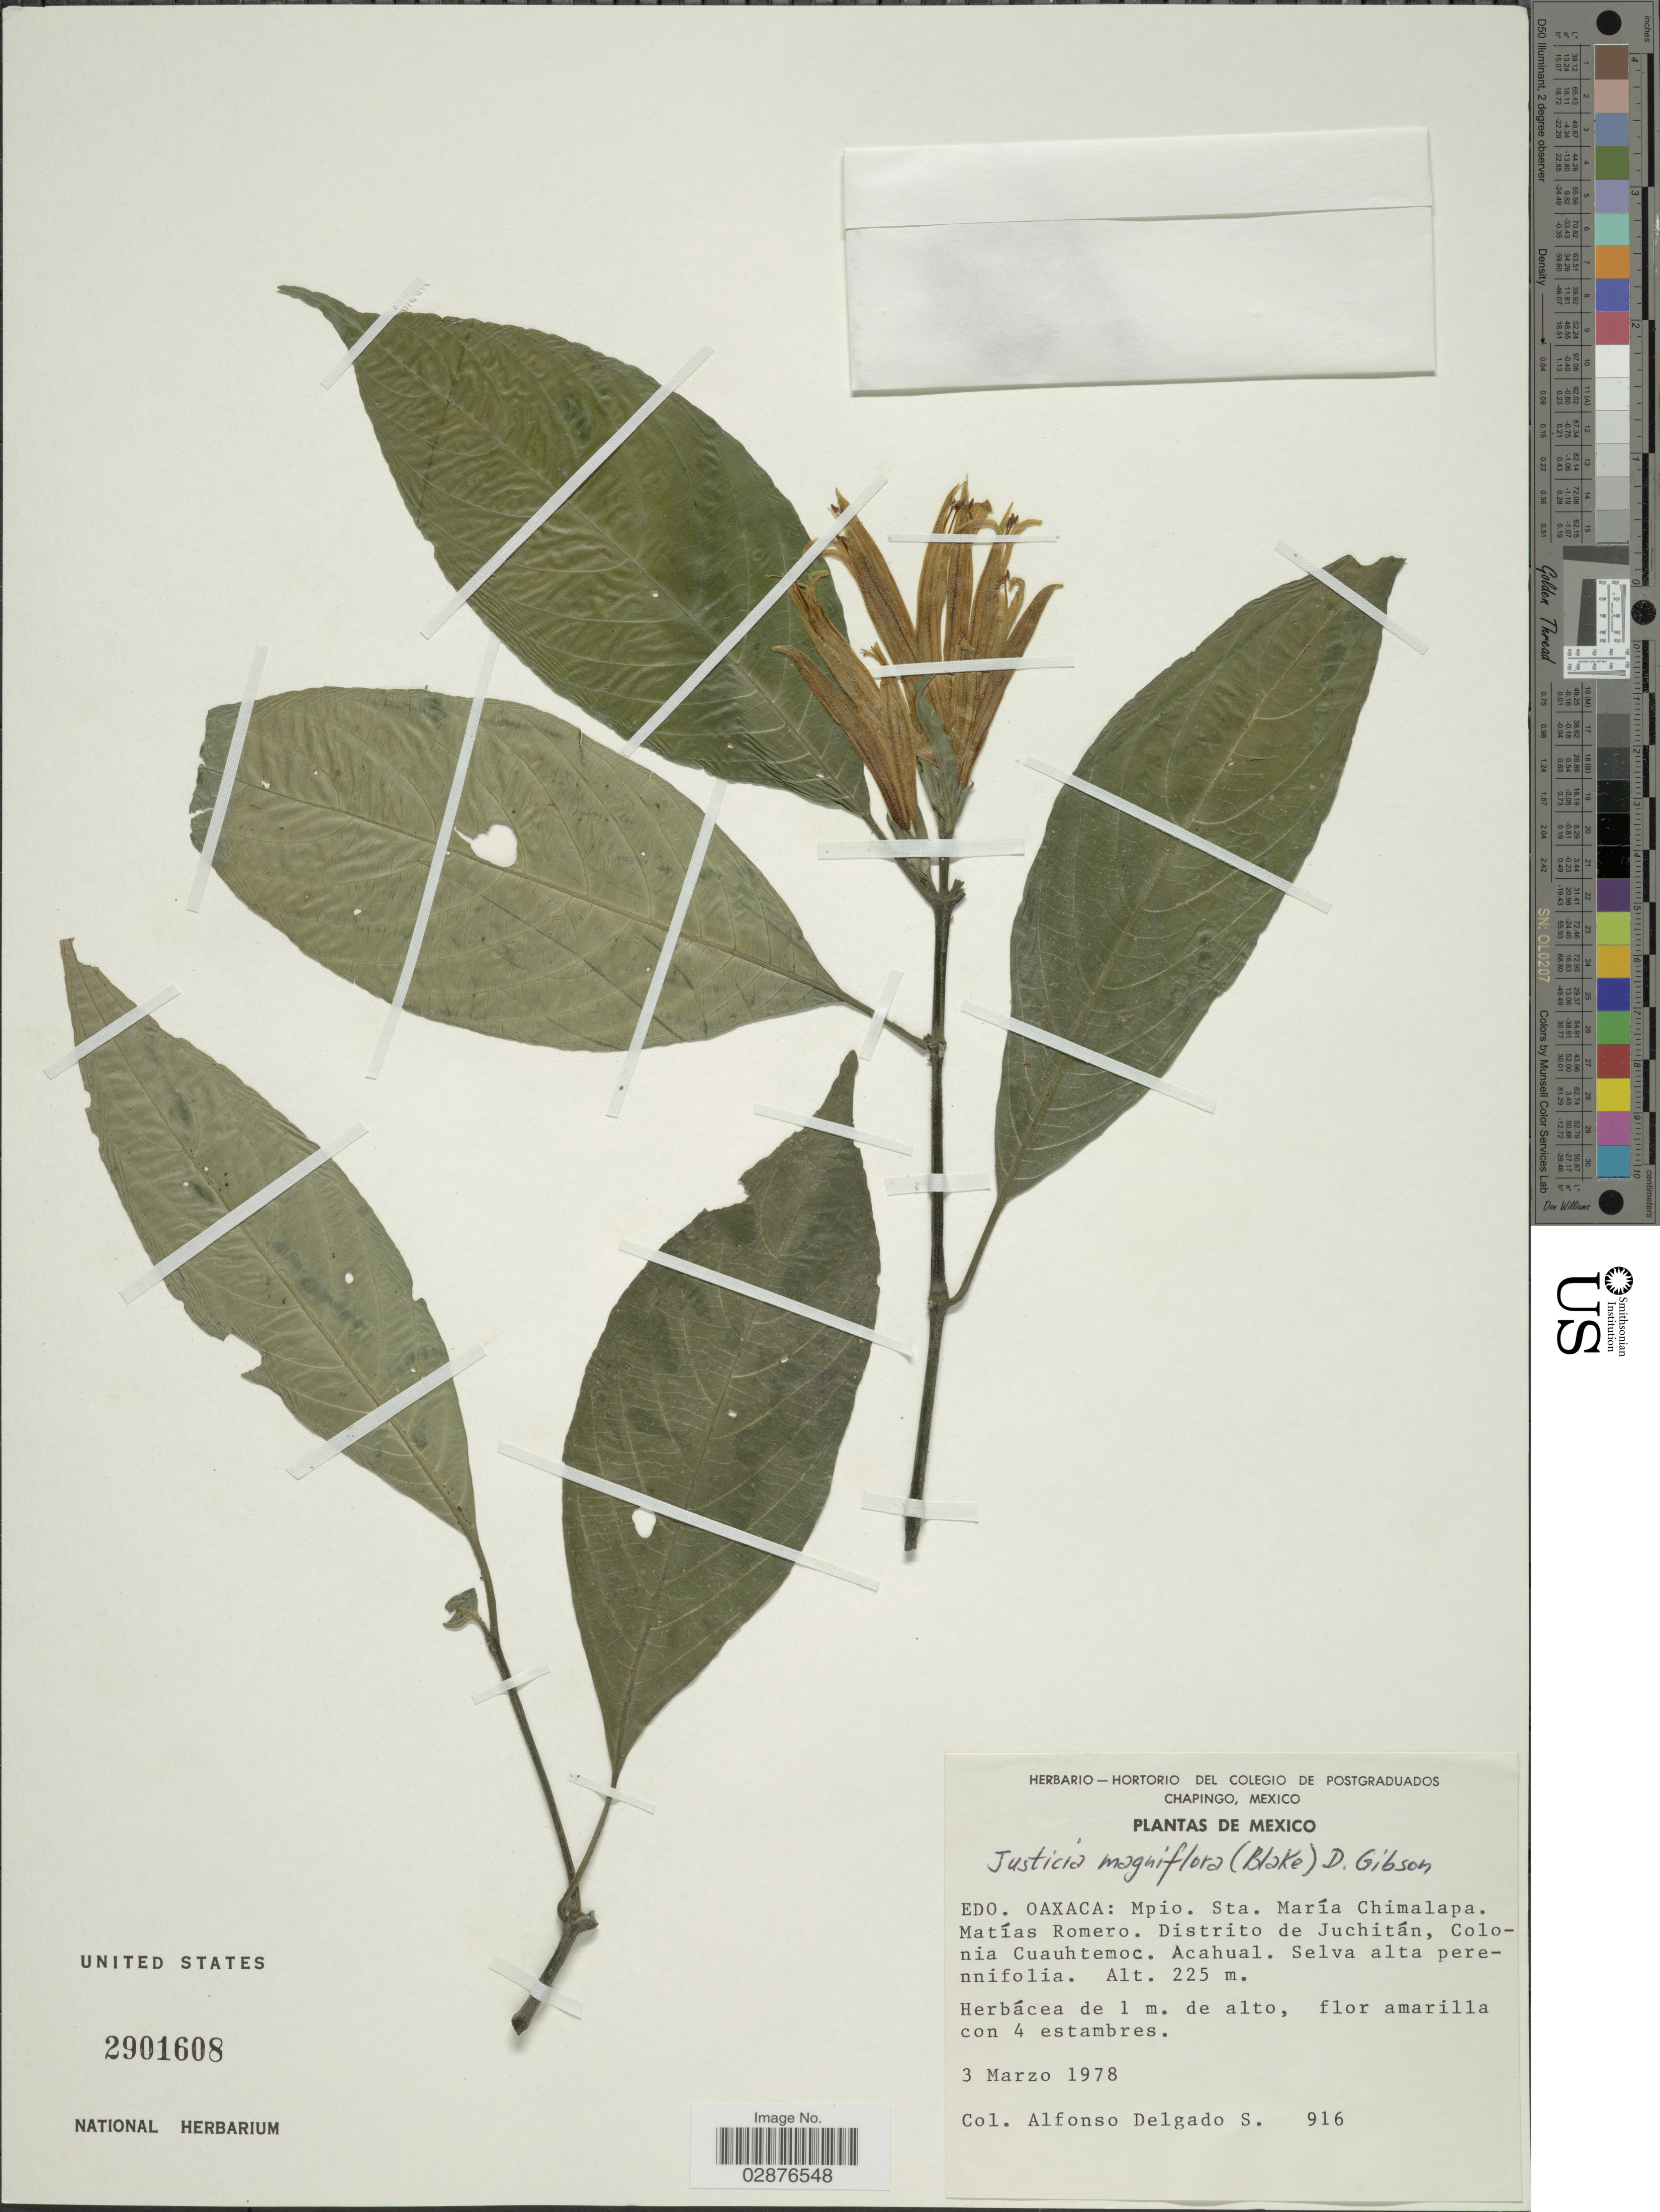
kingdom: Plantae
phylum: Tracheophyta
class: Magnoliopsida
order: Lamiales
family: Acanthaceae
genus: Justicia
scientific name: Justicia magniflora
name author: (S.F. Blake) D.N. Gibson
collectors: A. Delgado S.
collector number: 916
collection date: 1978-03-03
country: Mexico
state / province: Oaxaca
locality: Mpio. Sta. María Chimalapa. Matías Romero. Distrito de Juchitán, Colonia Cuauhtemoc. Acahual.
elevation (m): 225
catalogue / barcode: US 2901608